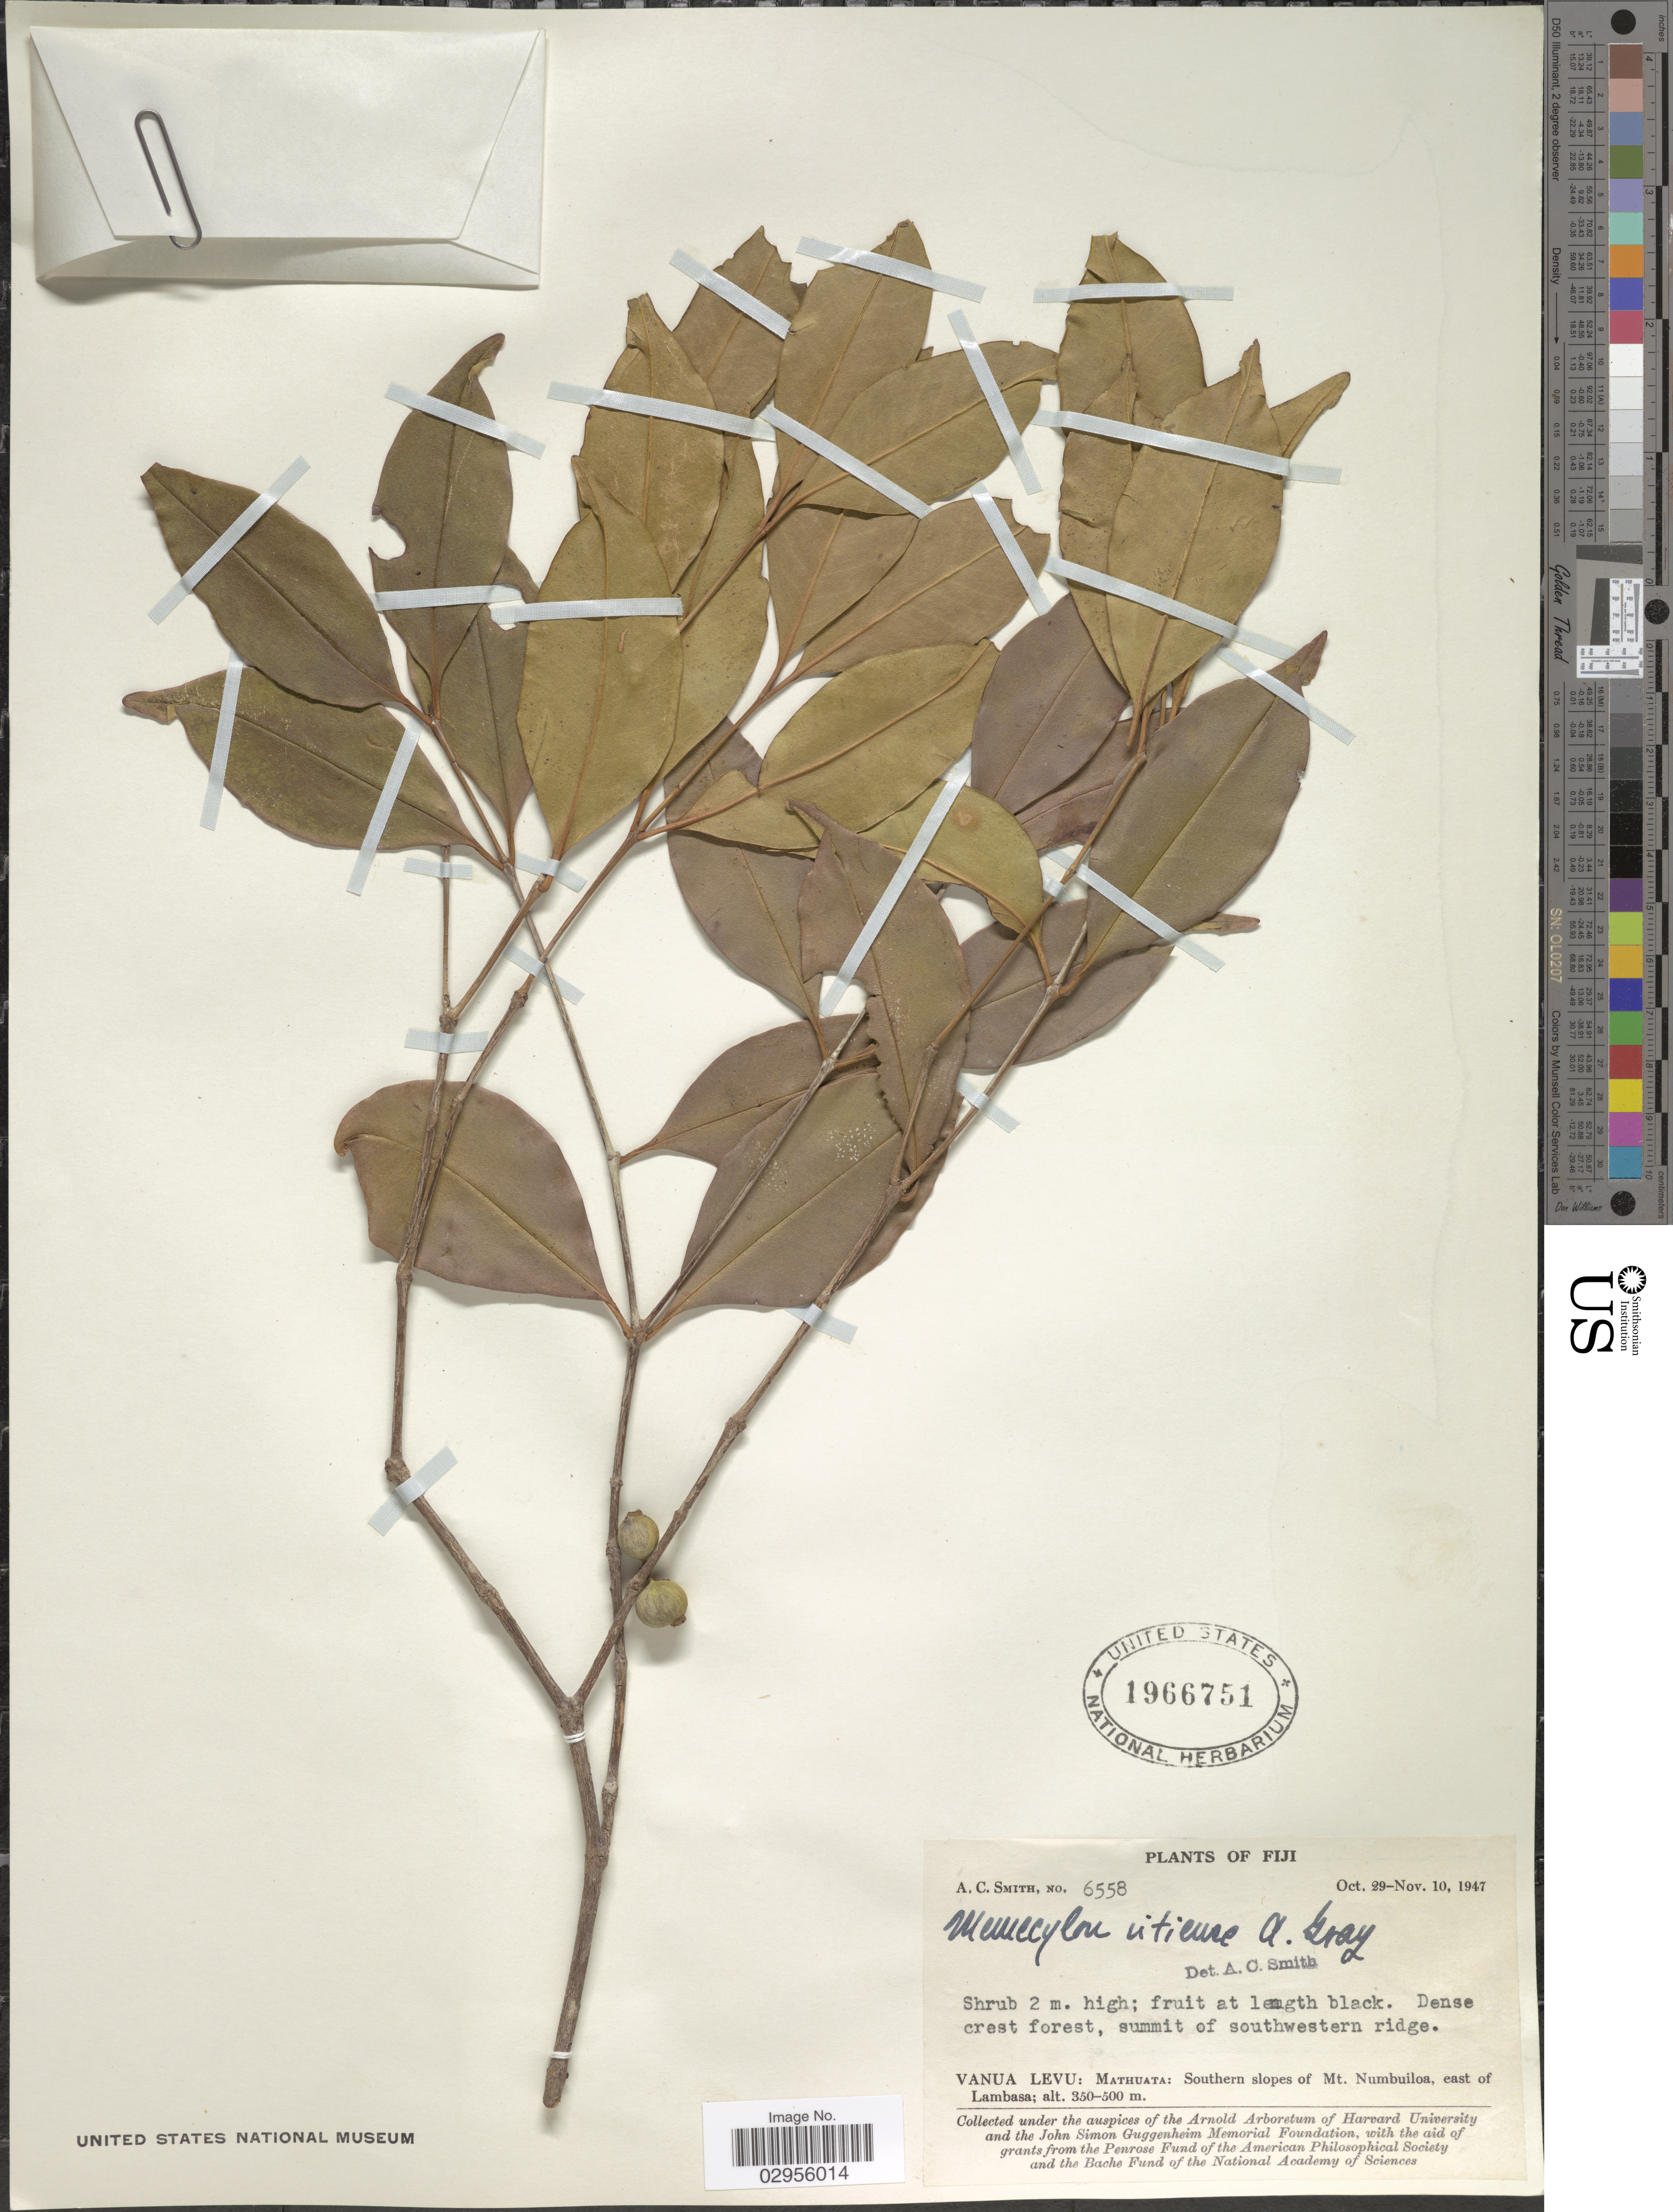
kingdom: Plantae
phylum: Tracheophyta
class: Magnoliopsida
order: Myrtales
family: Melastomataceae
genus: Memecylon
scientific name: Memecylon vitiense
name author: A. Gray in Wilkes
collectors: A. C. Smith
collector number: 6558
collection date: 1947-10-29/1947-11-10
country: Fiji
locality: Summit of southwestern ridge. Vanua Levu: Mathuata: Southern slopes of Mt. Numbuiloa, east of Lambasa.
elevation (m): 350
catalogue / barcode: US 1966751